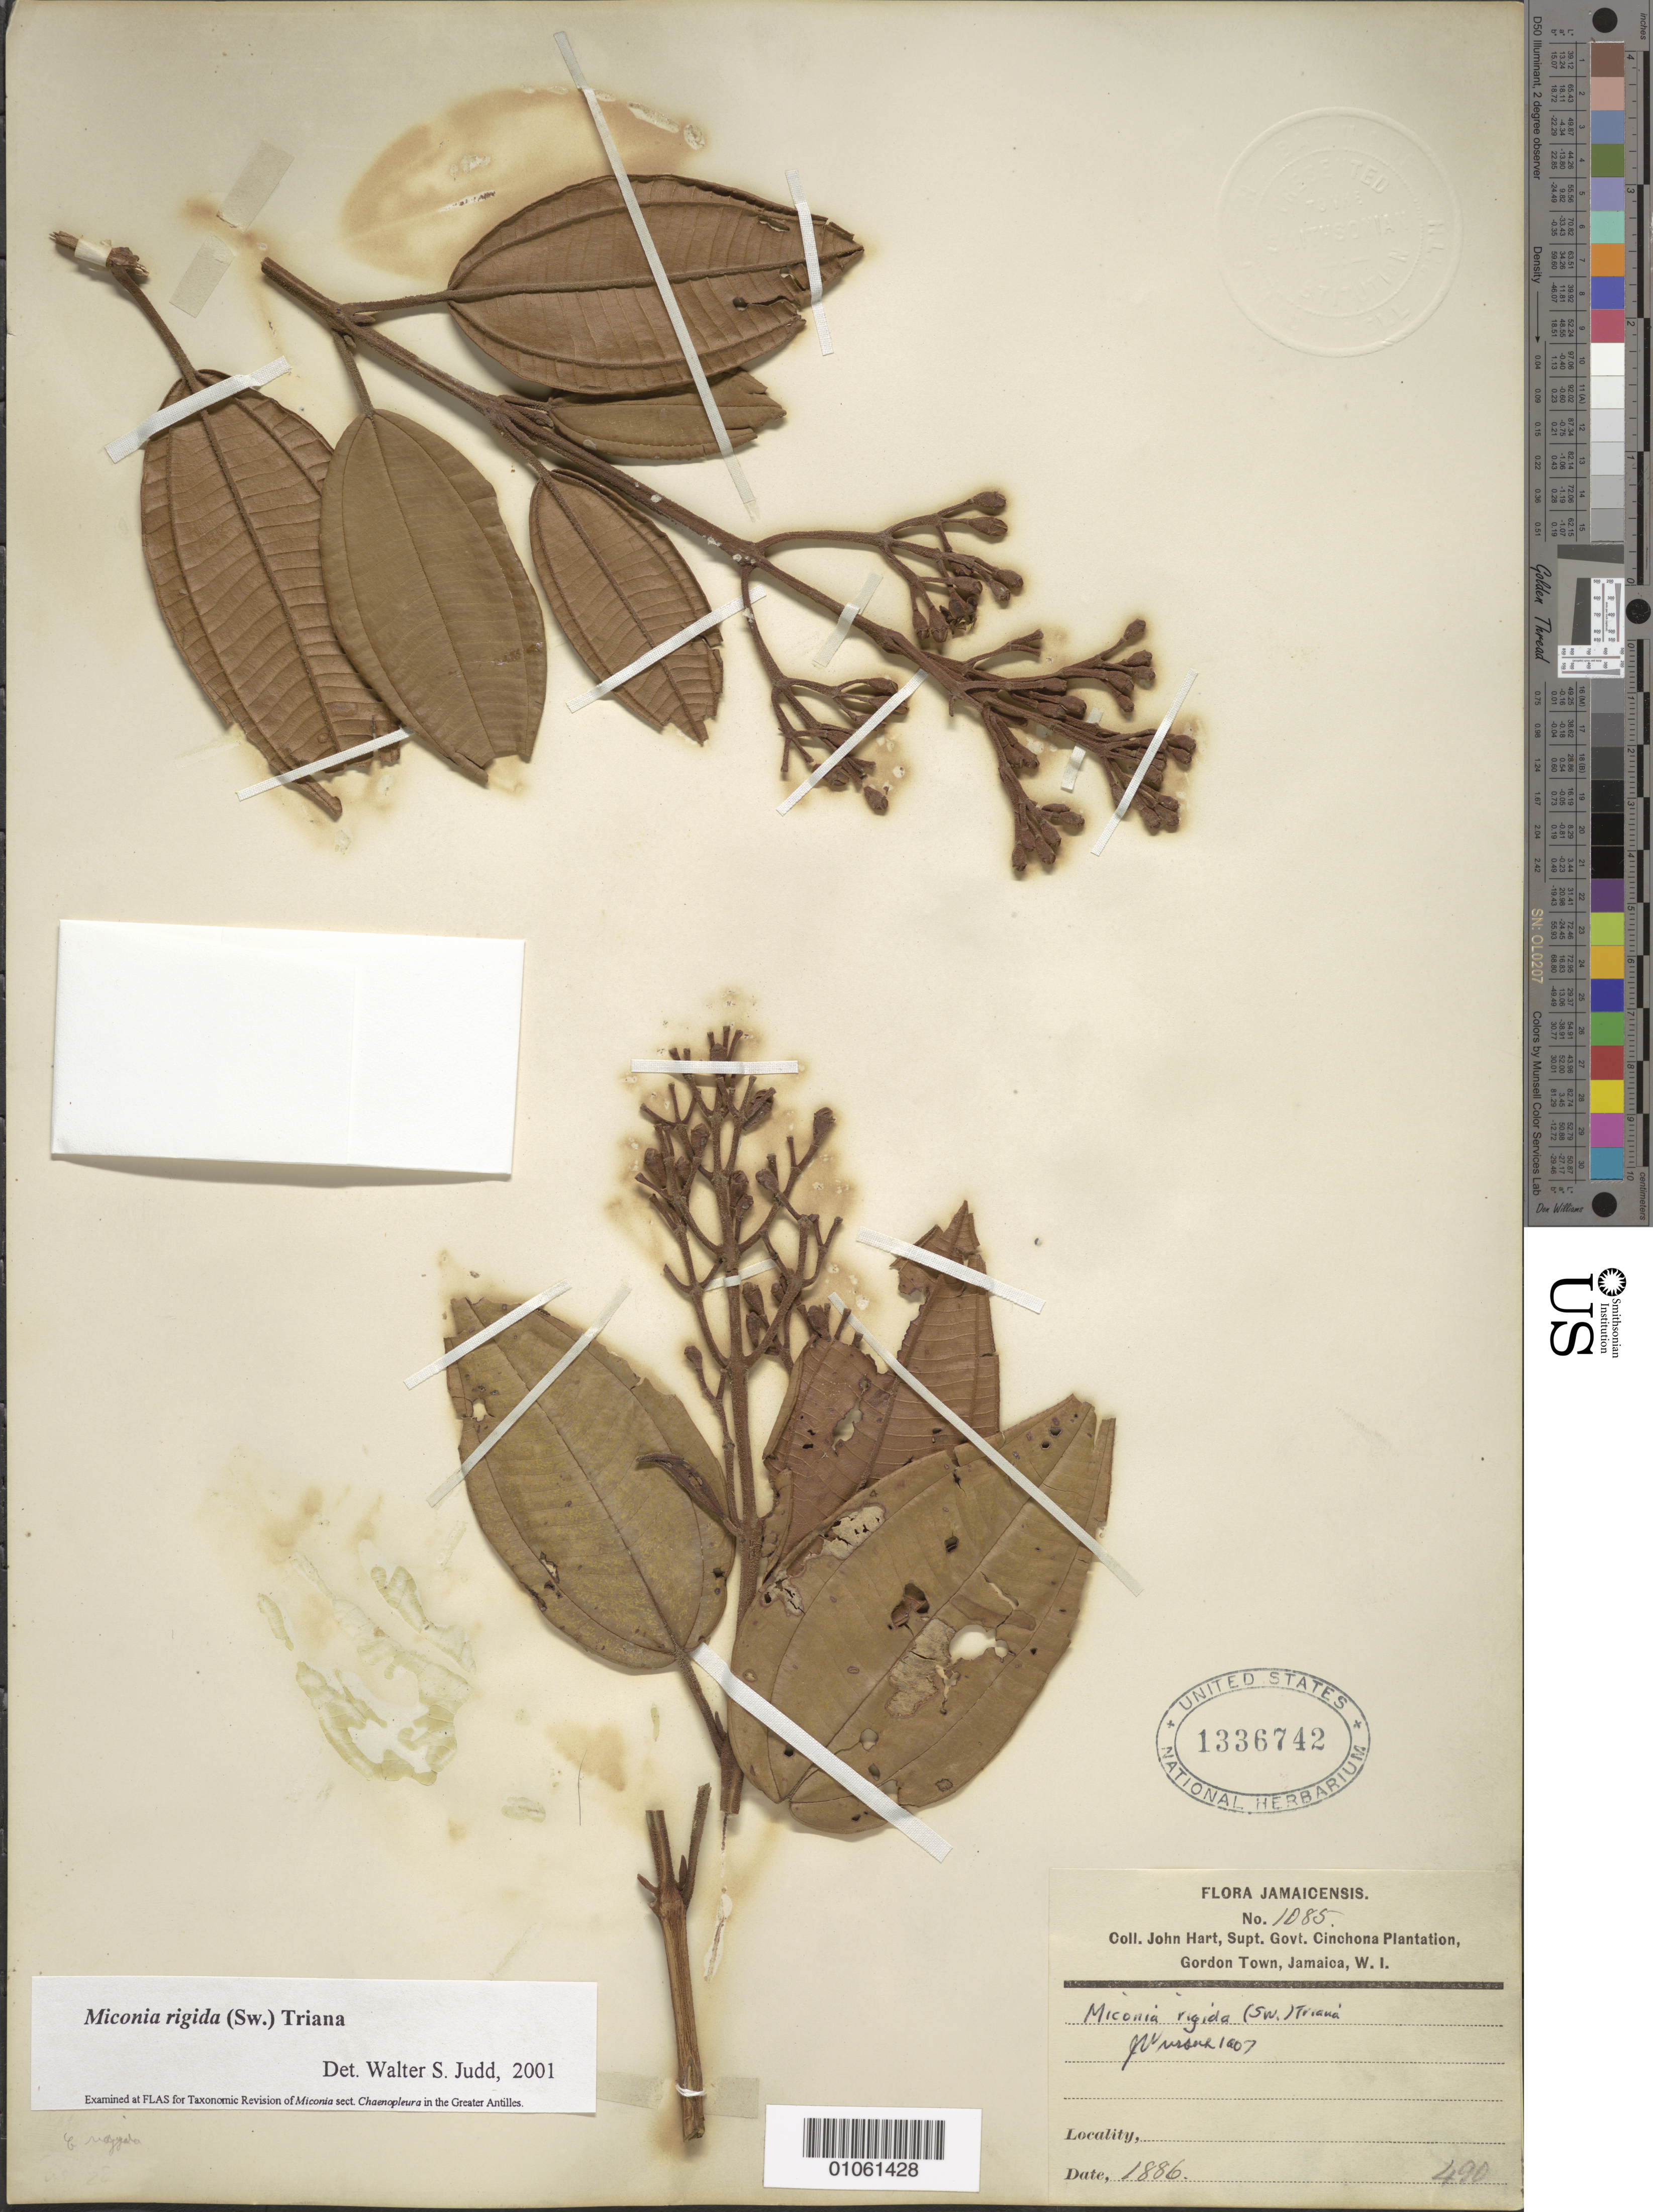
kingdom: Plantae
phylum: Tracheophyta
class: Magnoliopsida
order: Myrtales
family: Melastomataceae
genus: Miconia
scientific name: Miconia rigida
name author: (Sw.) Triana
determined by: Judd, Walter S.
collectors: J. Hart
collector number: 1085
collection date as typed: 1886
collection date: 1886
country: Jamaica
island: Jamaica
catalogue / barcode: US 1336742